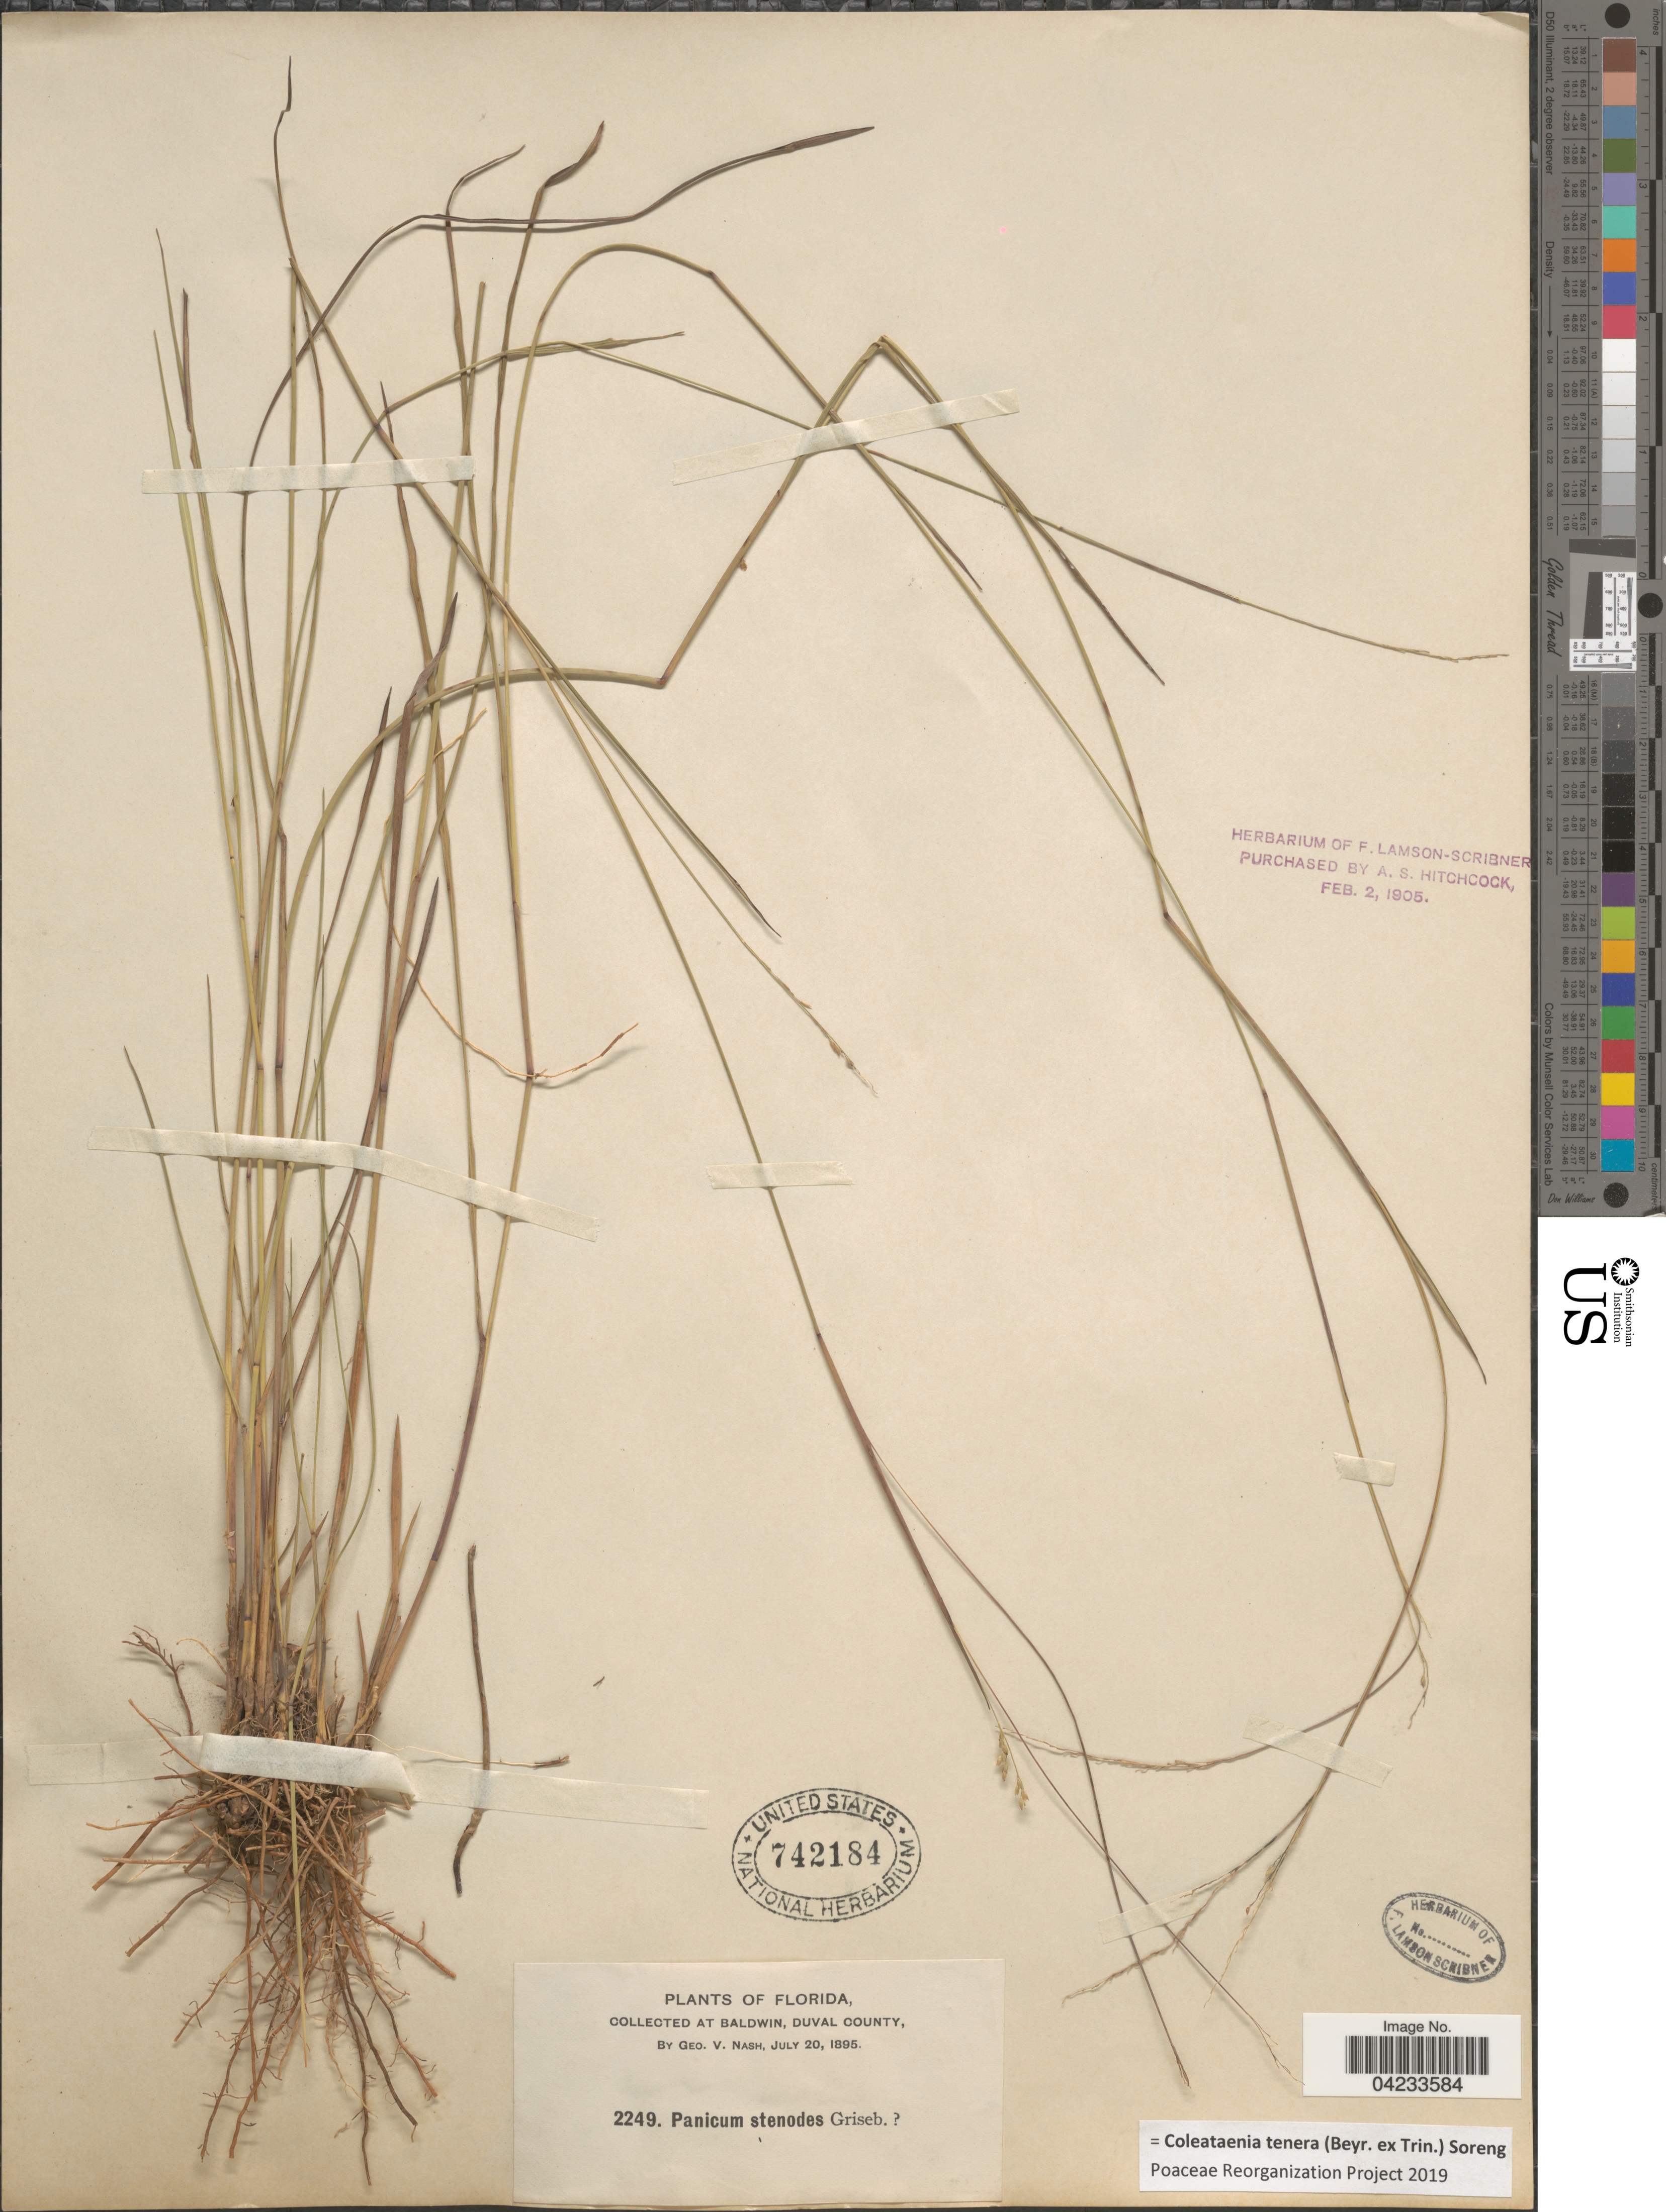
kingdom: Plantae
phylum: Tracheophyta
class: Liliopsida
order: Poales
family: Poaceae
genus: Coleataenia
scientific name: Coleataenia tenera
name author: (Beyr. ex Trin.) Soreng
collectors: G. V. Nash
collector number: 2249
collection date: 1895-07-20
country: United States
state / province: Florida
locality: At Baldwin, Duval County.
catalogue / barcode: US 742184